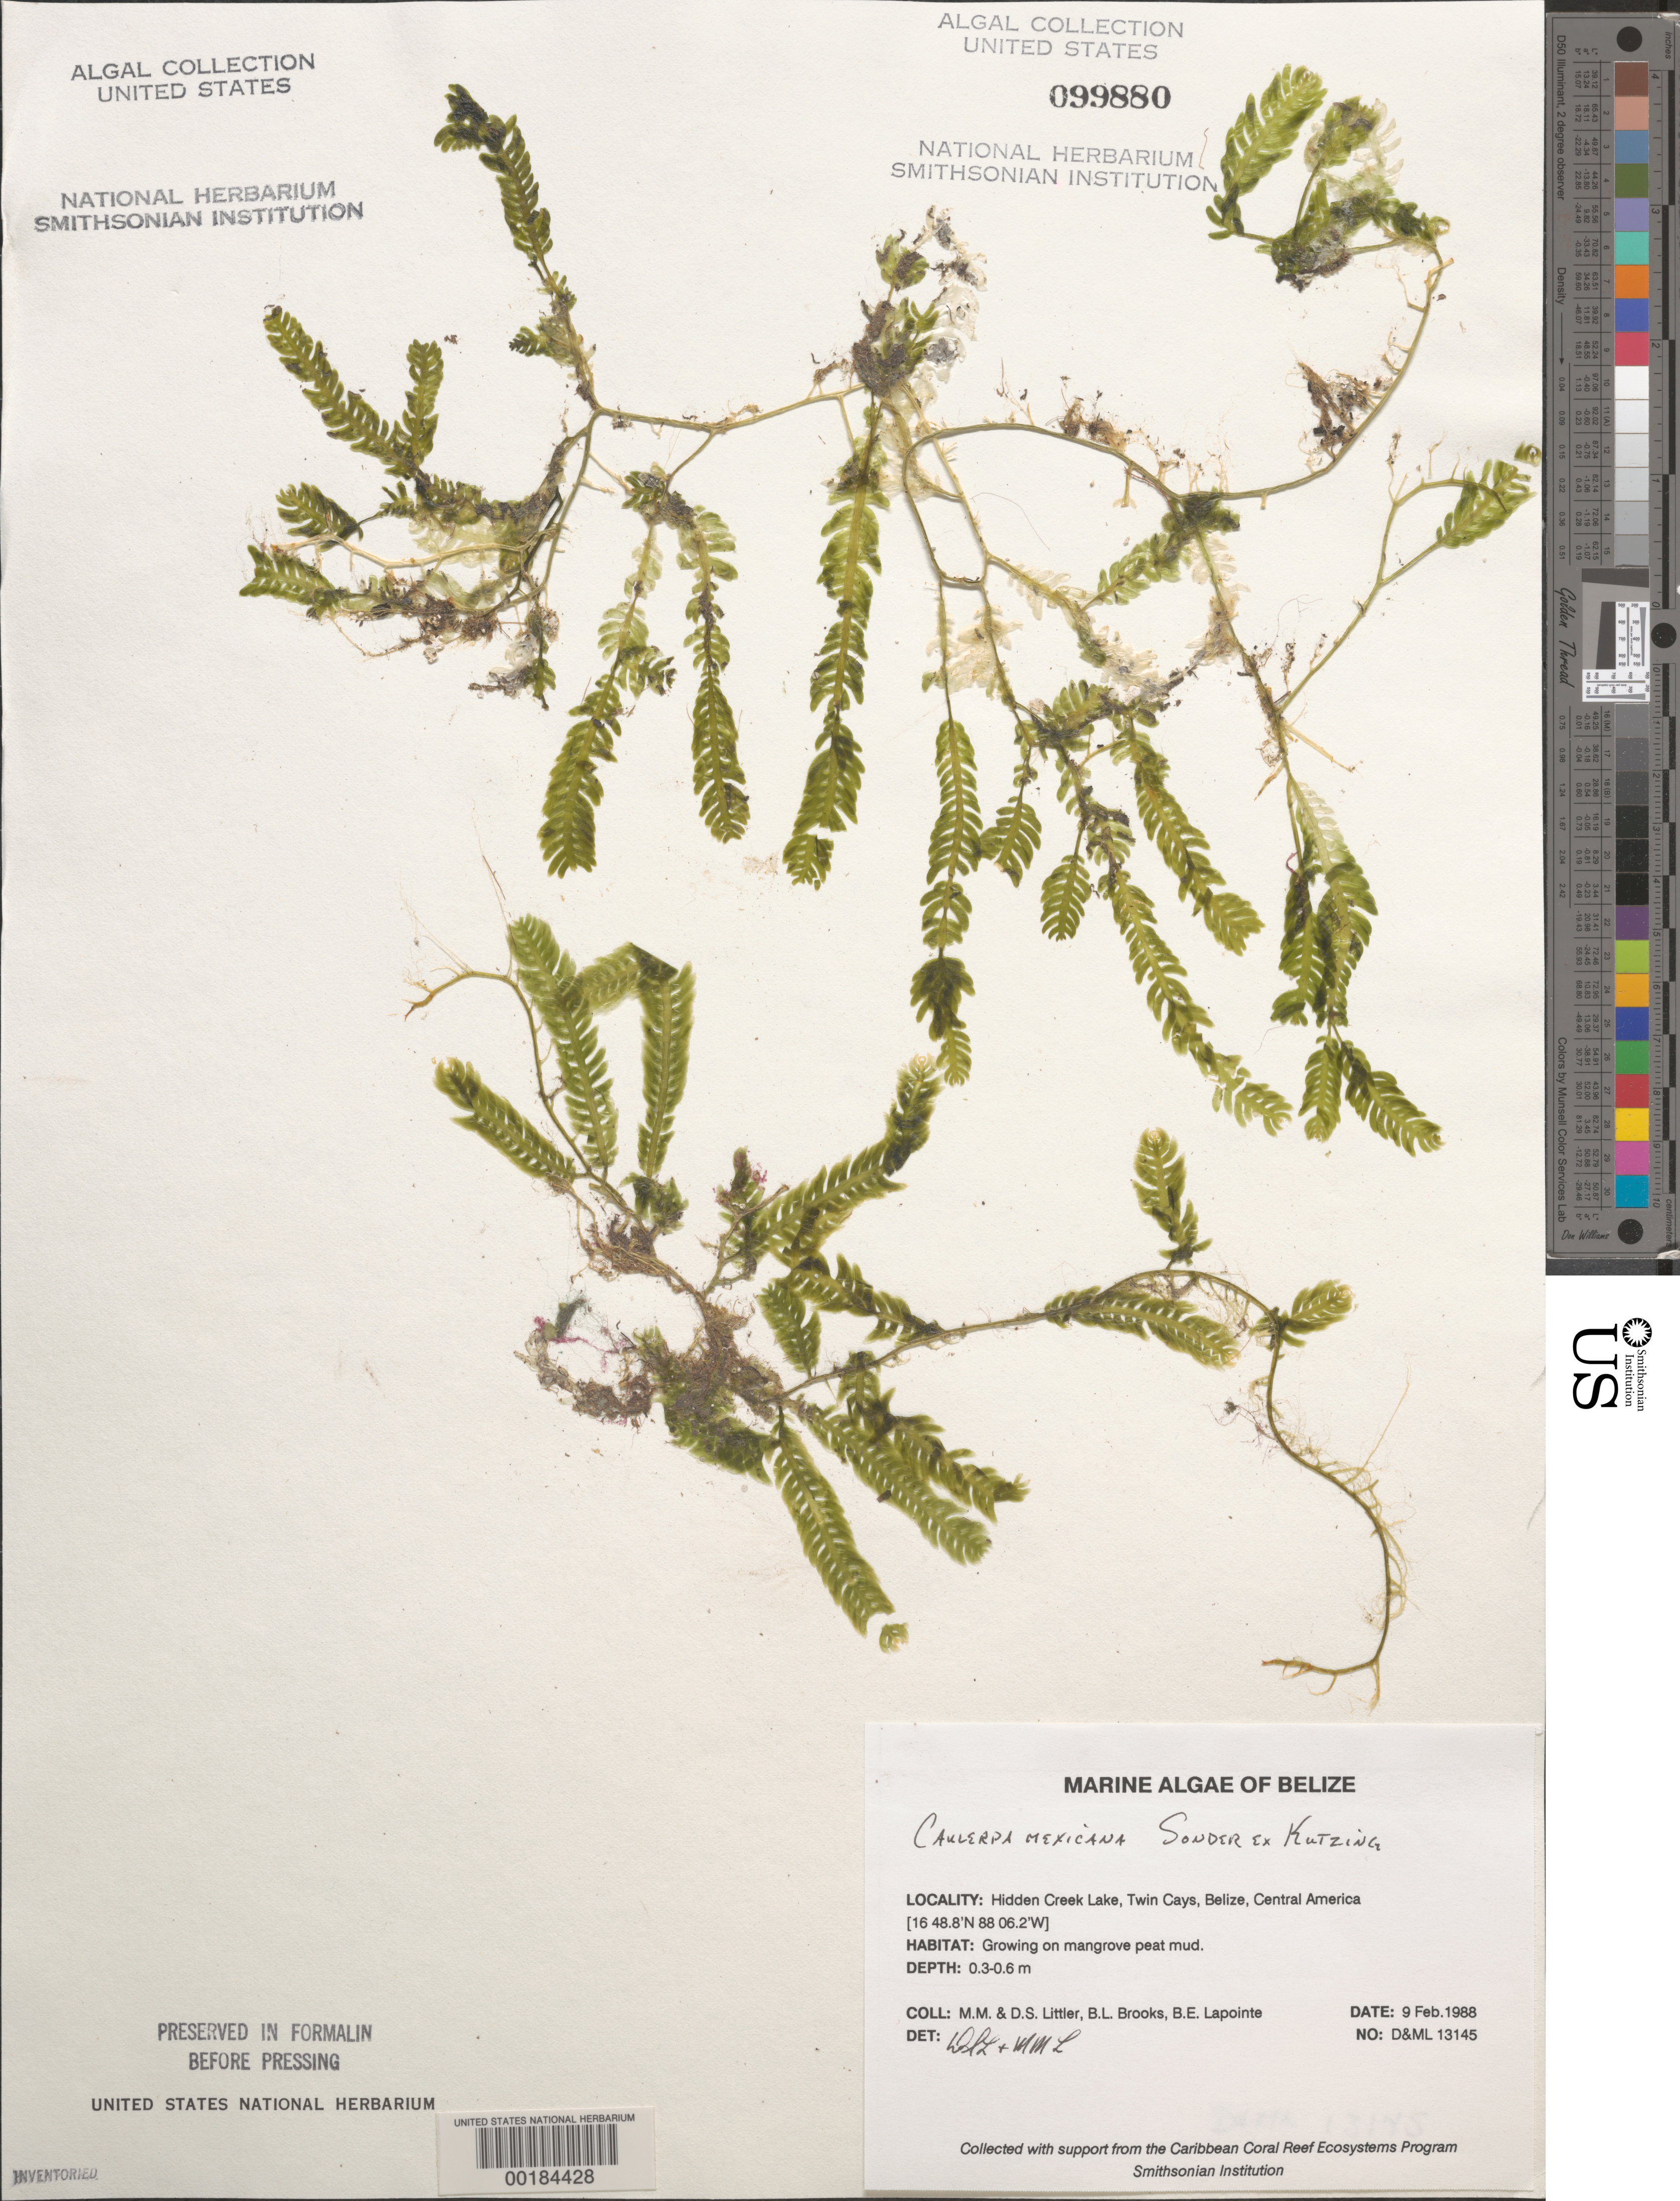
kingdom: Plantae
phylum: Chlorophyta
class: Ulvophyceae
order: Bryopsidales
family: Caulerpaceae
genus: Caulerpa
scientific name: Caulerpa mexicana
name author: Sond. ex Kütz.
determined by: Littler, D. S.; Littler, M. M.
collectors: M. M. Littler, D. S. Littler, B. Brooks & B. Lapointe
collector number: D&ML 13145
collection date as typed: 09 Feb 1988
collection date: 1988-02-09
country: Belize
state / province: Stann Creek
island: Twin Cays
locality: Hidden Creek Lake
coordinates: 16 48.8'N, 88 06.2'W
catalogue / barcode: US 99880